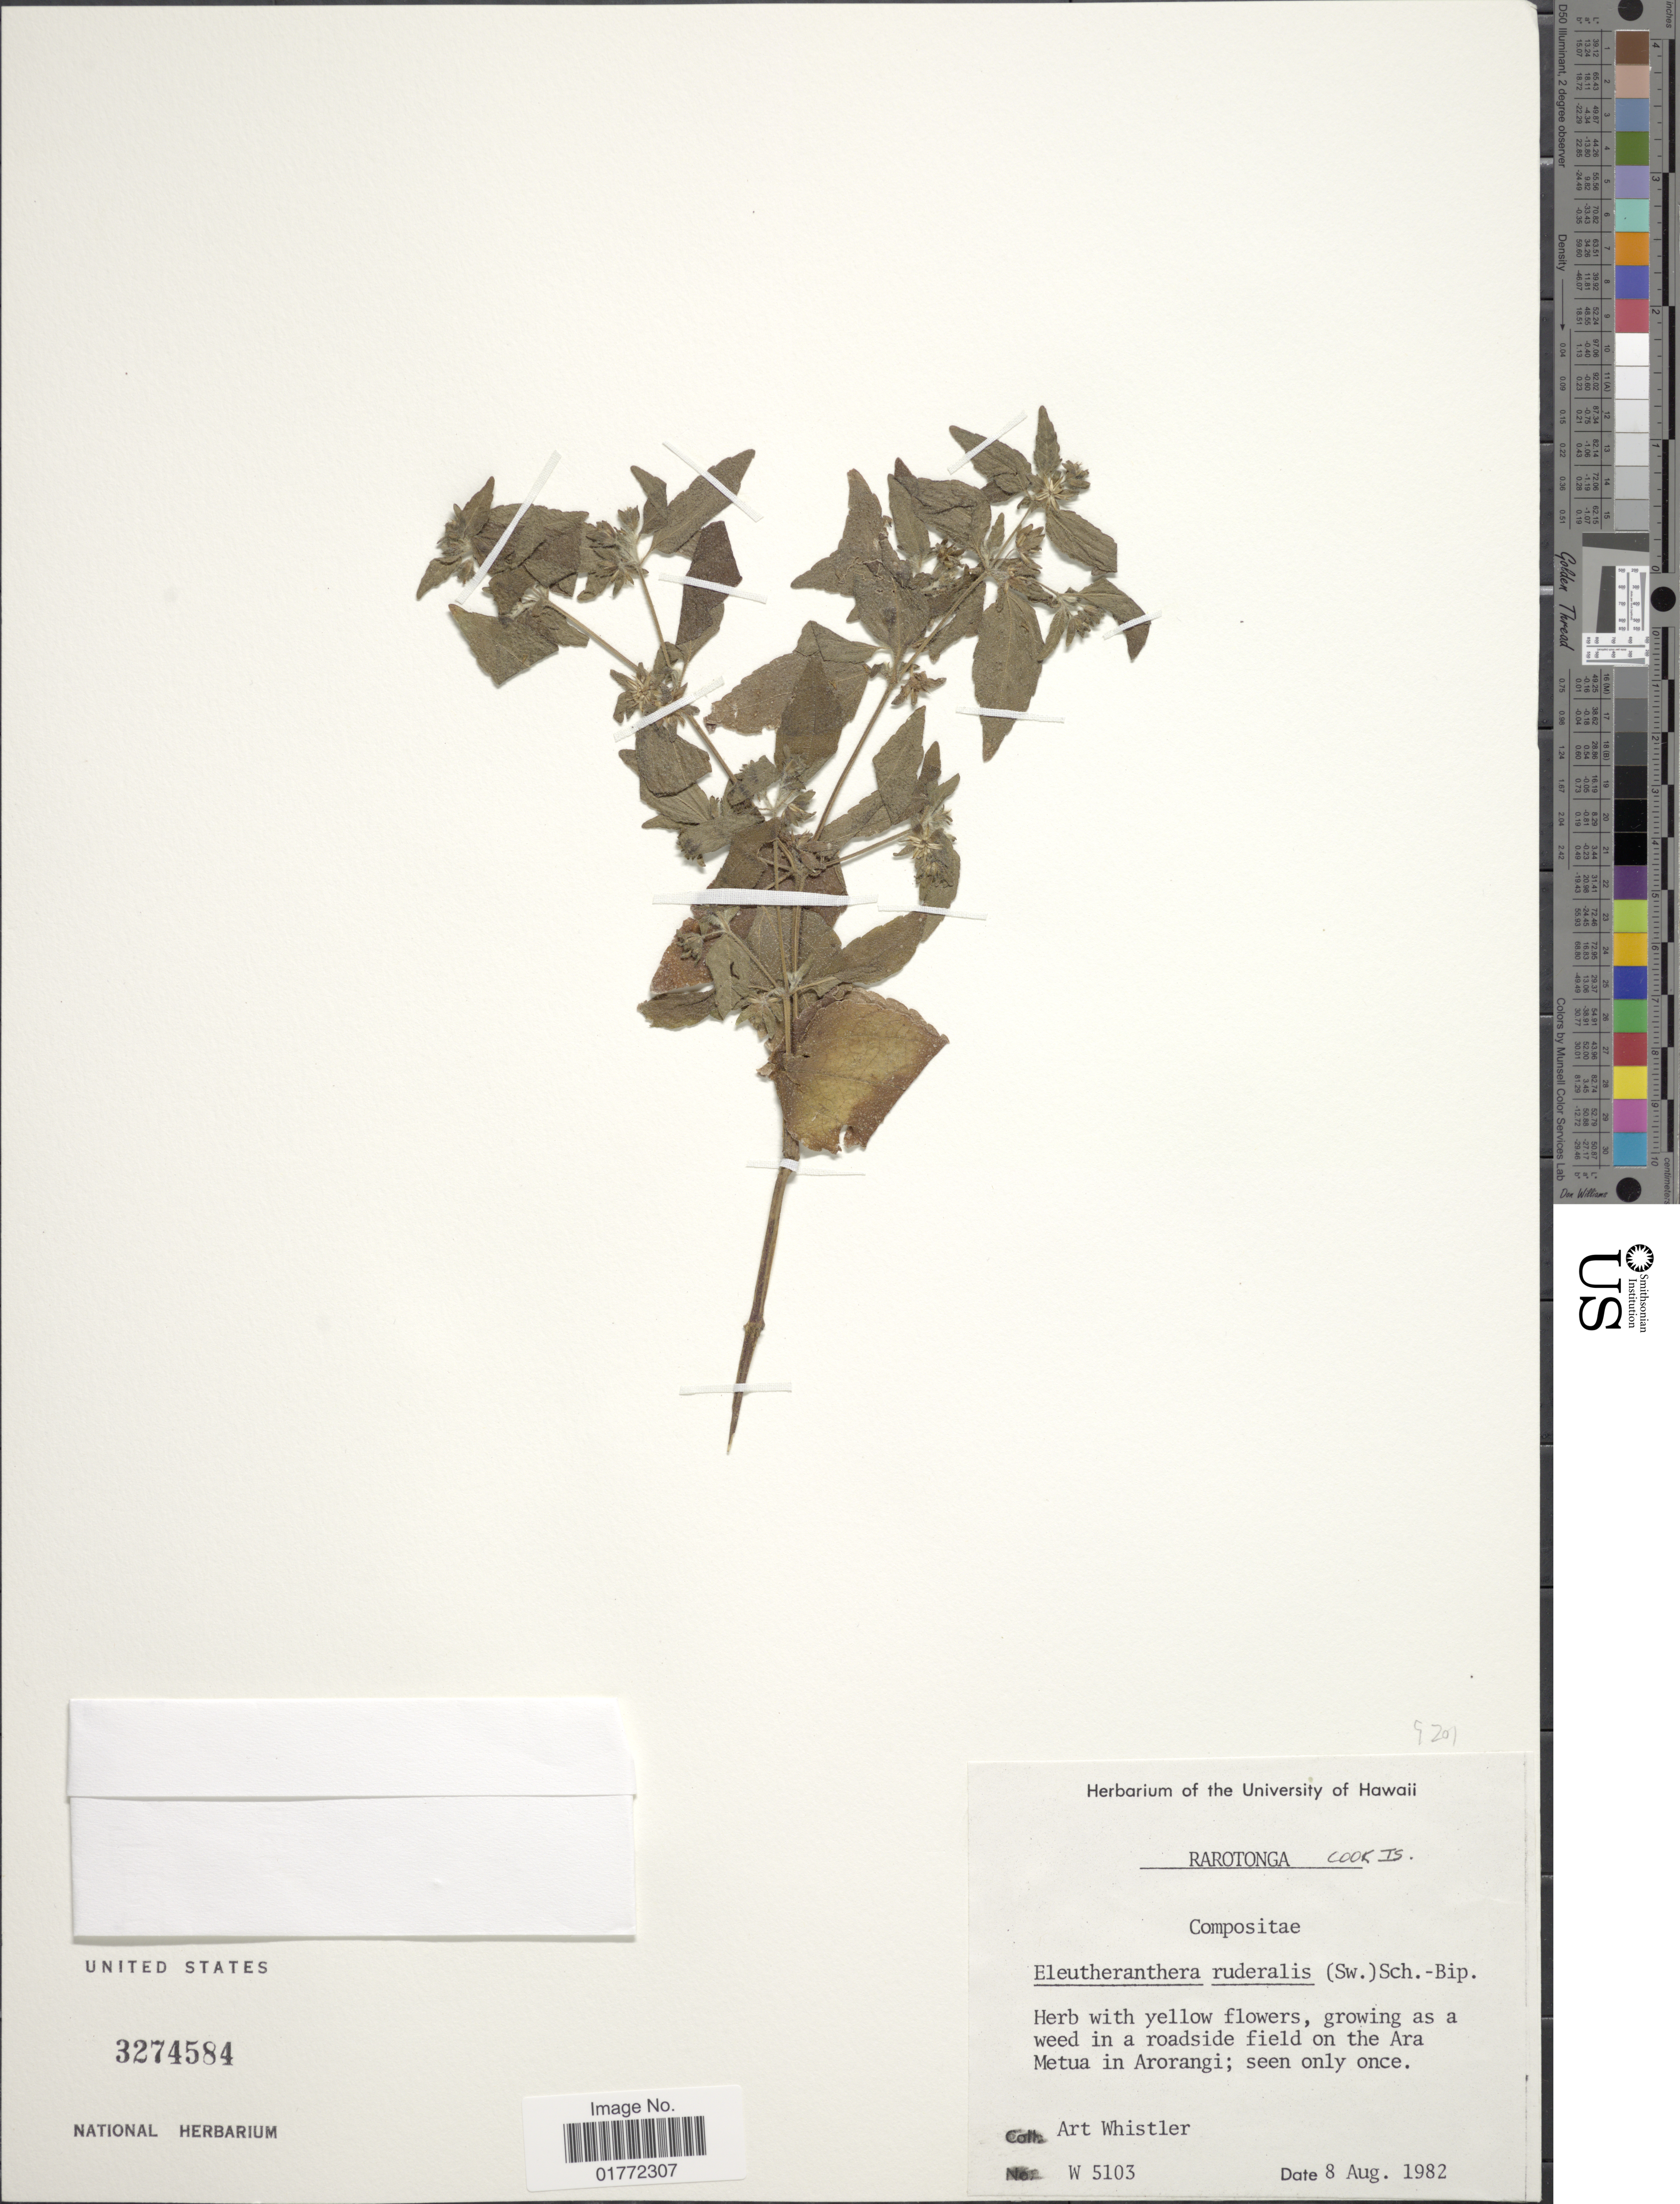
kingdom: Plantae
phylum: Tracheophyta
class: Magnoliopsida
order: Asterales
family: Asteraceae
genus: Eleutheranthera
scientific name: Eleutheranthera ruderalis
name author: (Sw.) Sch. Bip.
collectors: A. Whistler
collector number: W5103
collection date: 1982-08-08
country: Cook Islands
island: Rarotonga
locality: Rarotonga, growing as a weed in a roadside field on the Ara Metua in Arorangi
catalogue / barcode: US 3274584